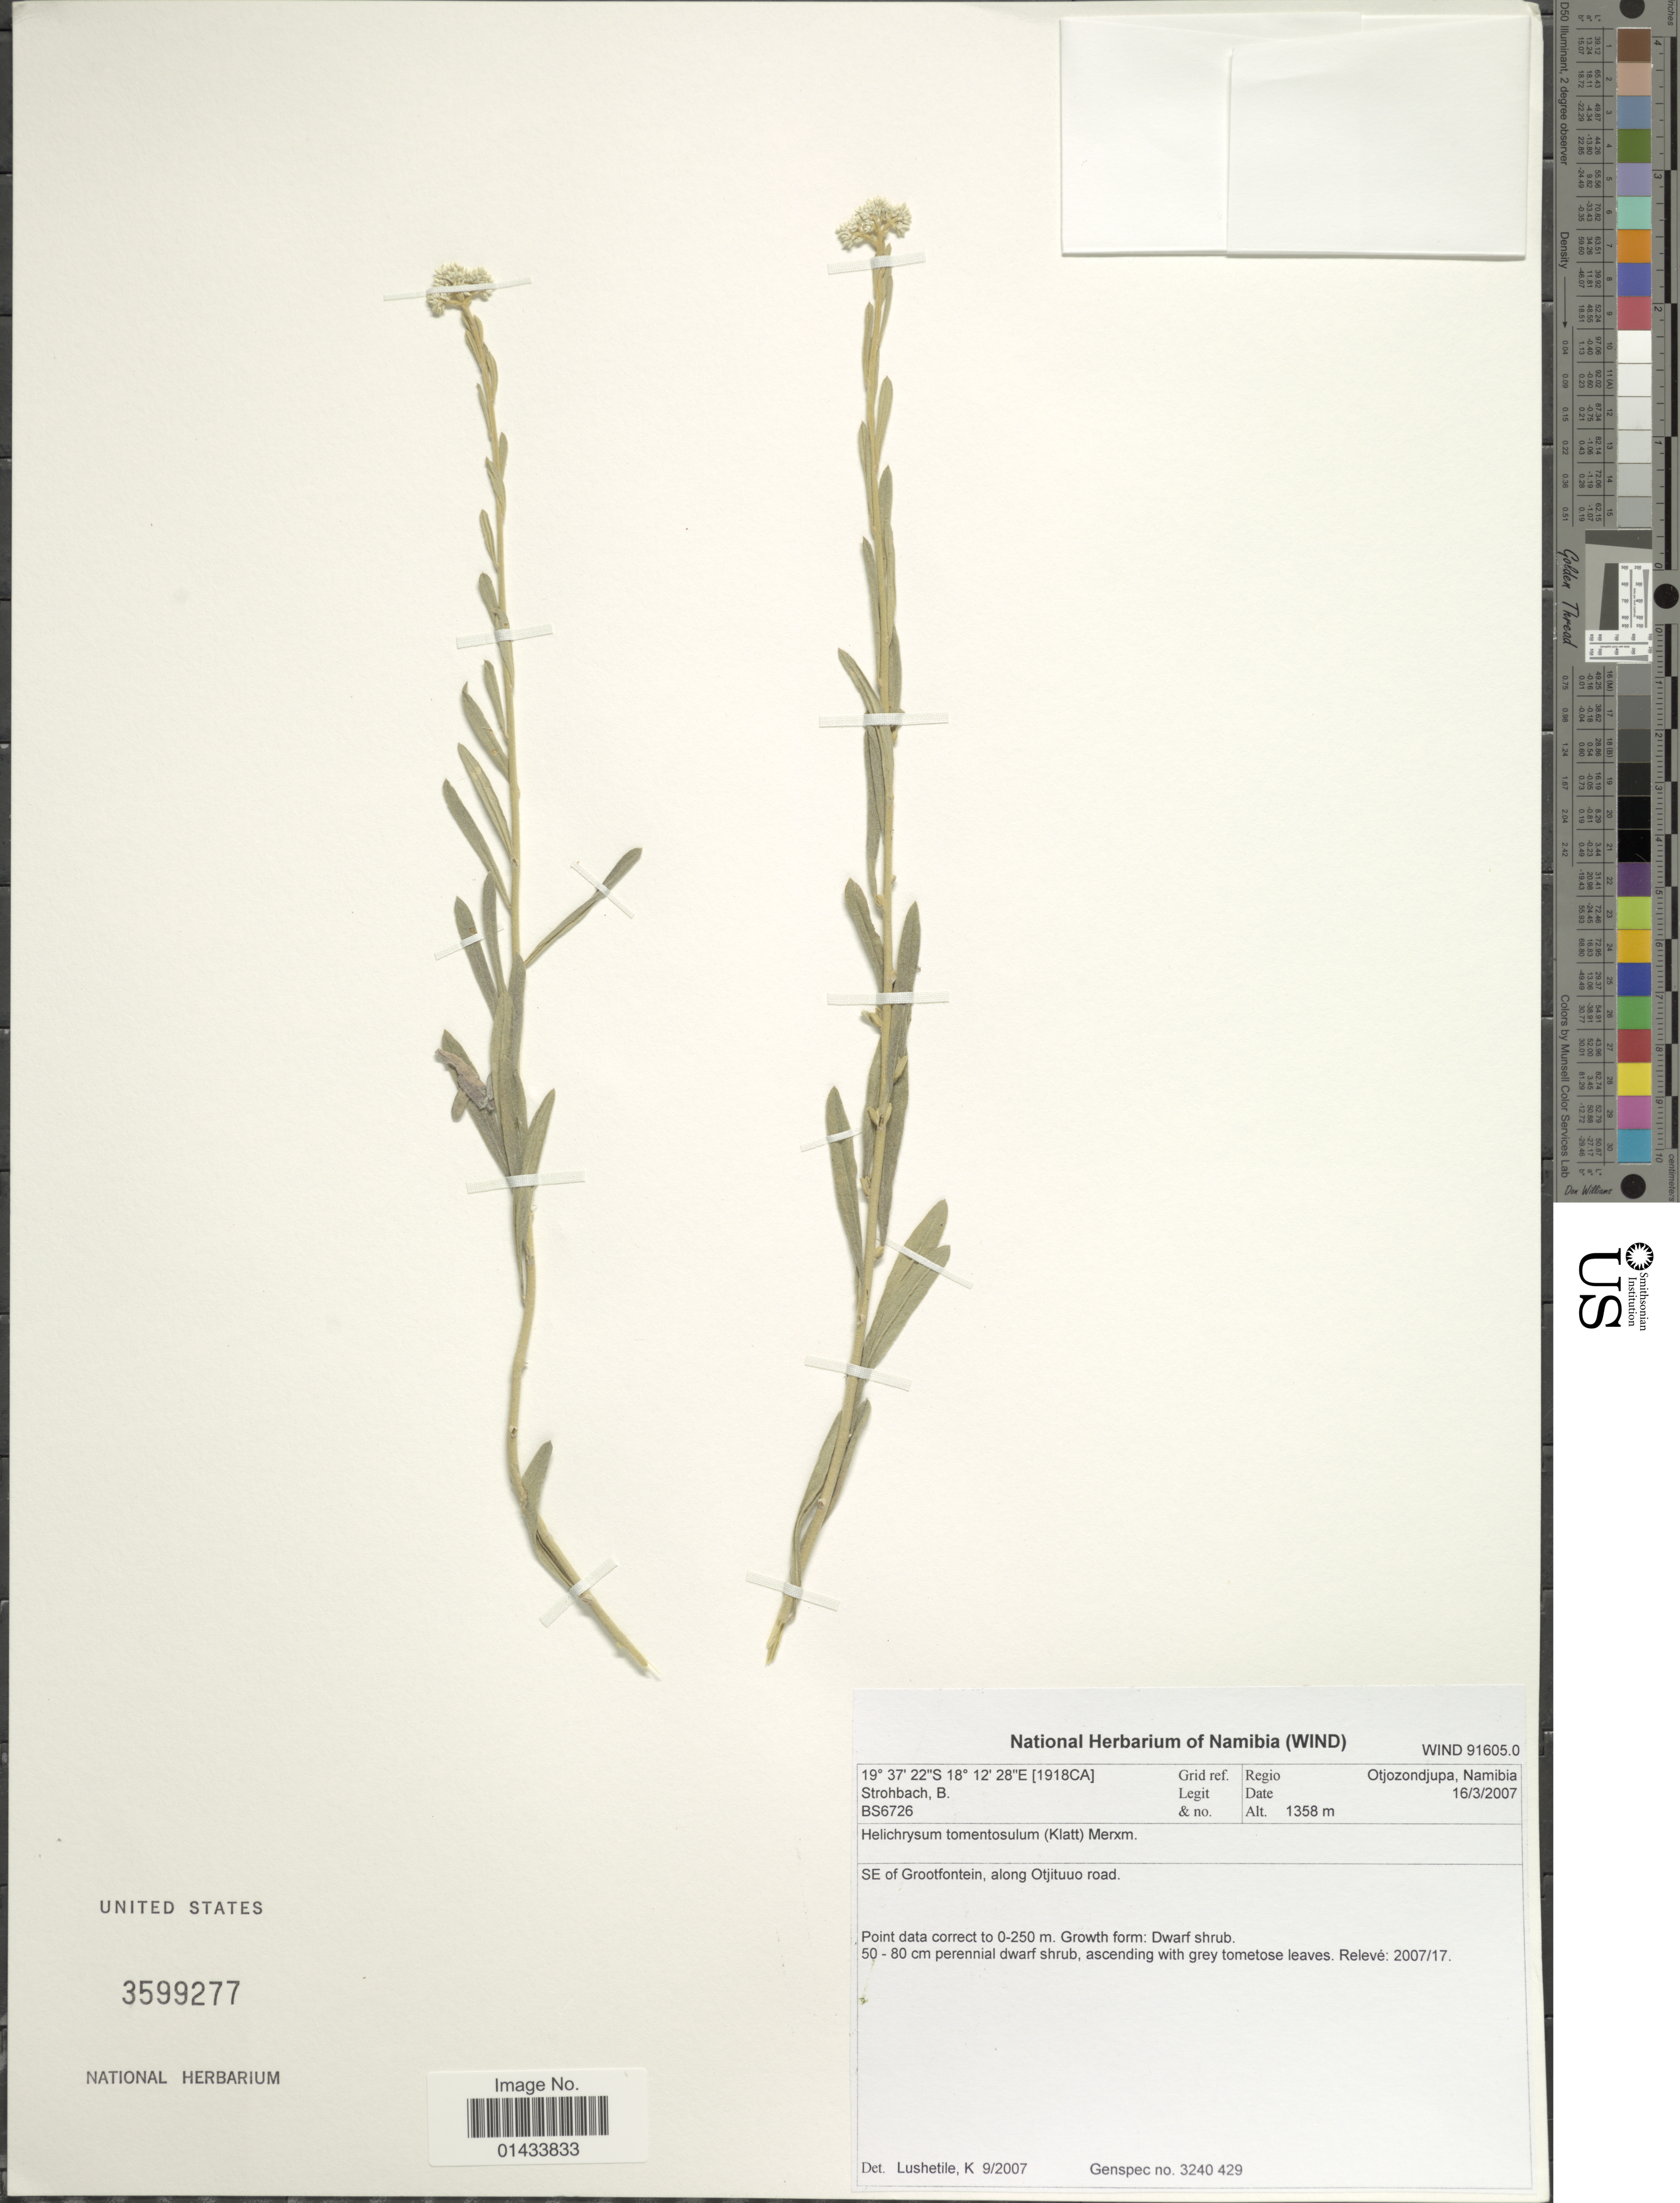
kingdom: Plantae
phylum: Tracheophyta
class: Magnoliopsida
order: Asterales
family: Asteraceae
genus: Helichrysum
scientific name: Helichrysum tomentosulum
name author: (Klatt) Merxm.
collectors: B. Strohbach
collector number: BS6726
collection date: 2007-03-16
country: Namibia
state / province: Otjozondjupa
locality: Regio Otjozondjupa, Namibia, Grid ref. [1918CA], SE of Grootfontein, along Otjituuo road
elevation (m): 1358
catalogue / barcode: US 3599277